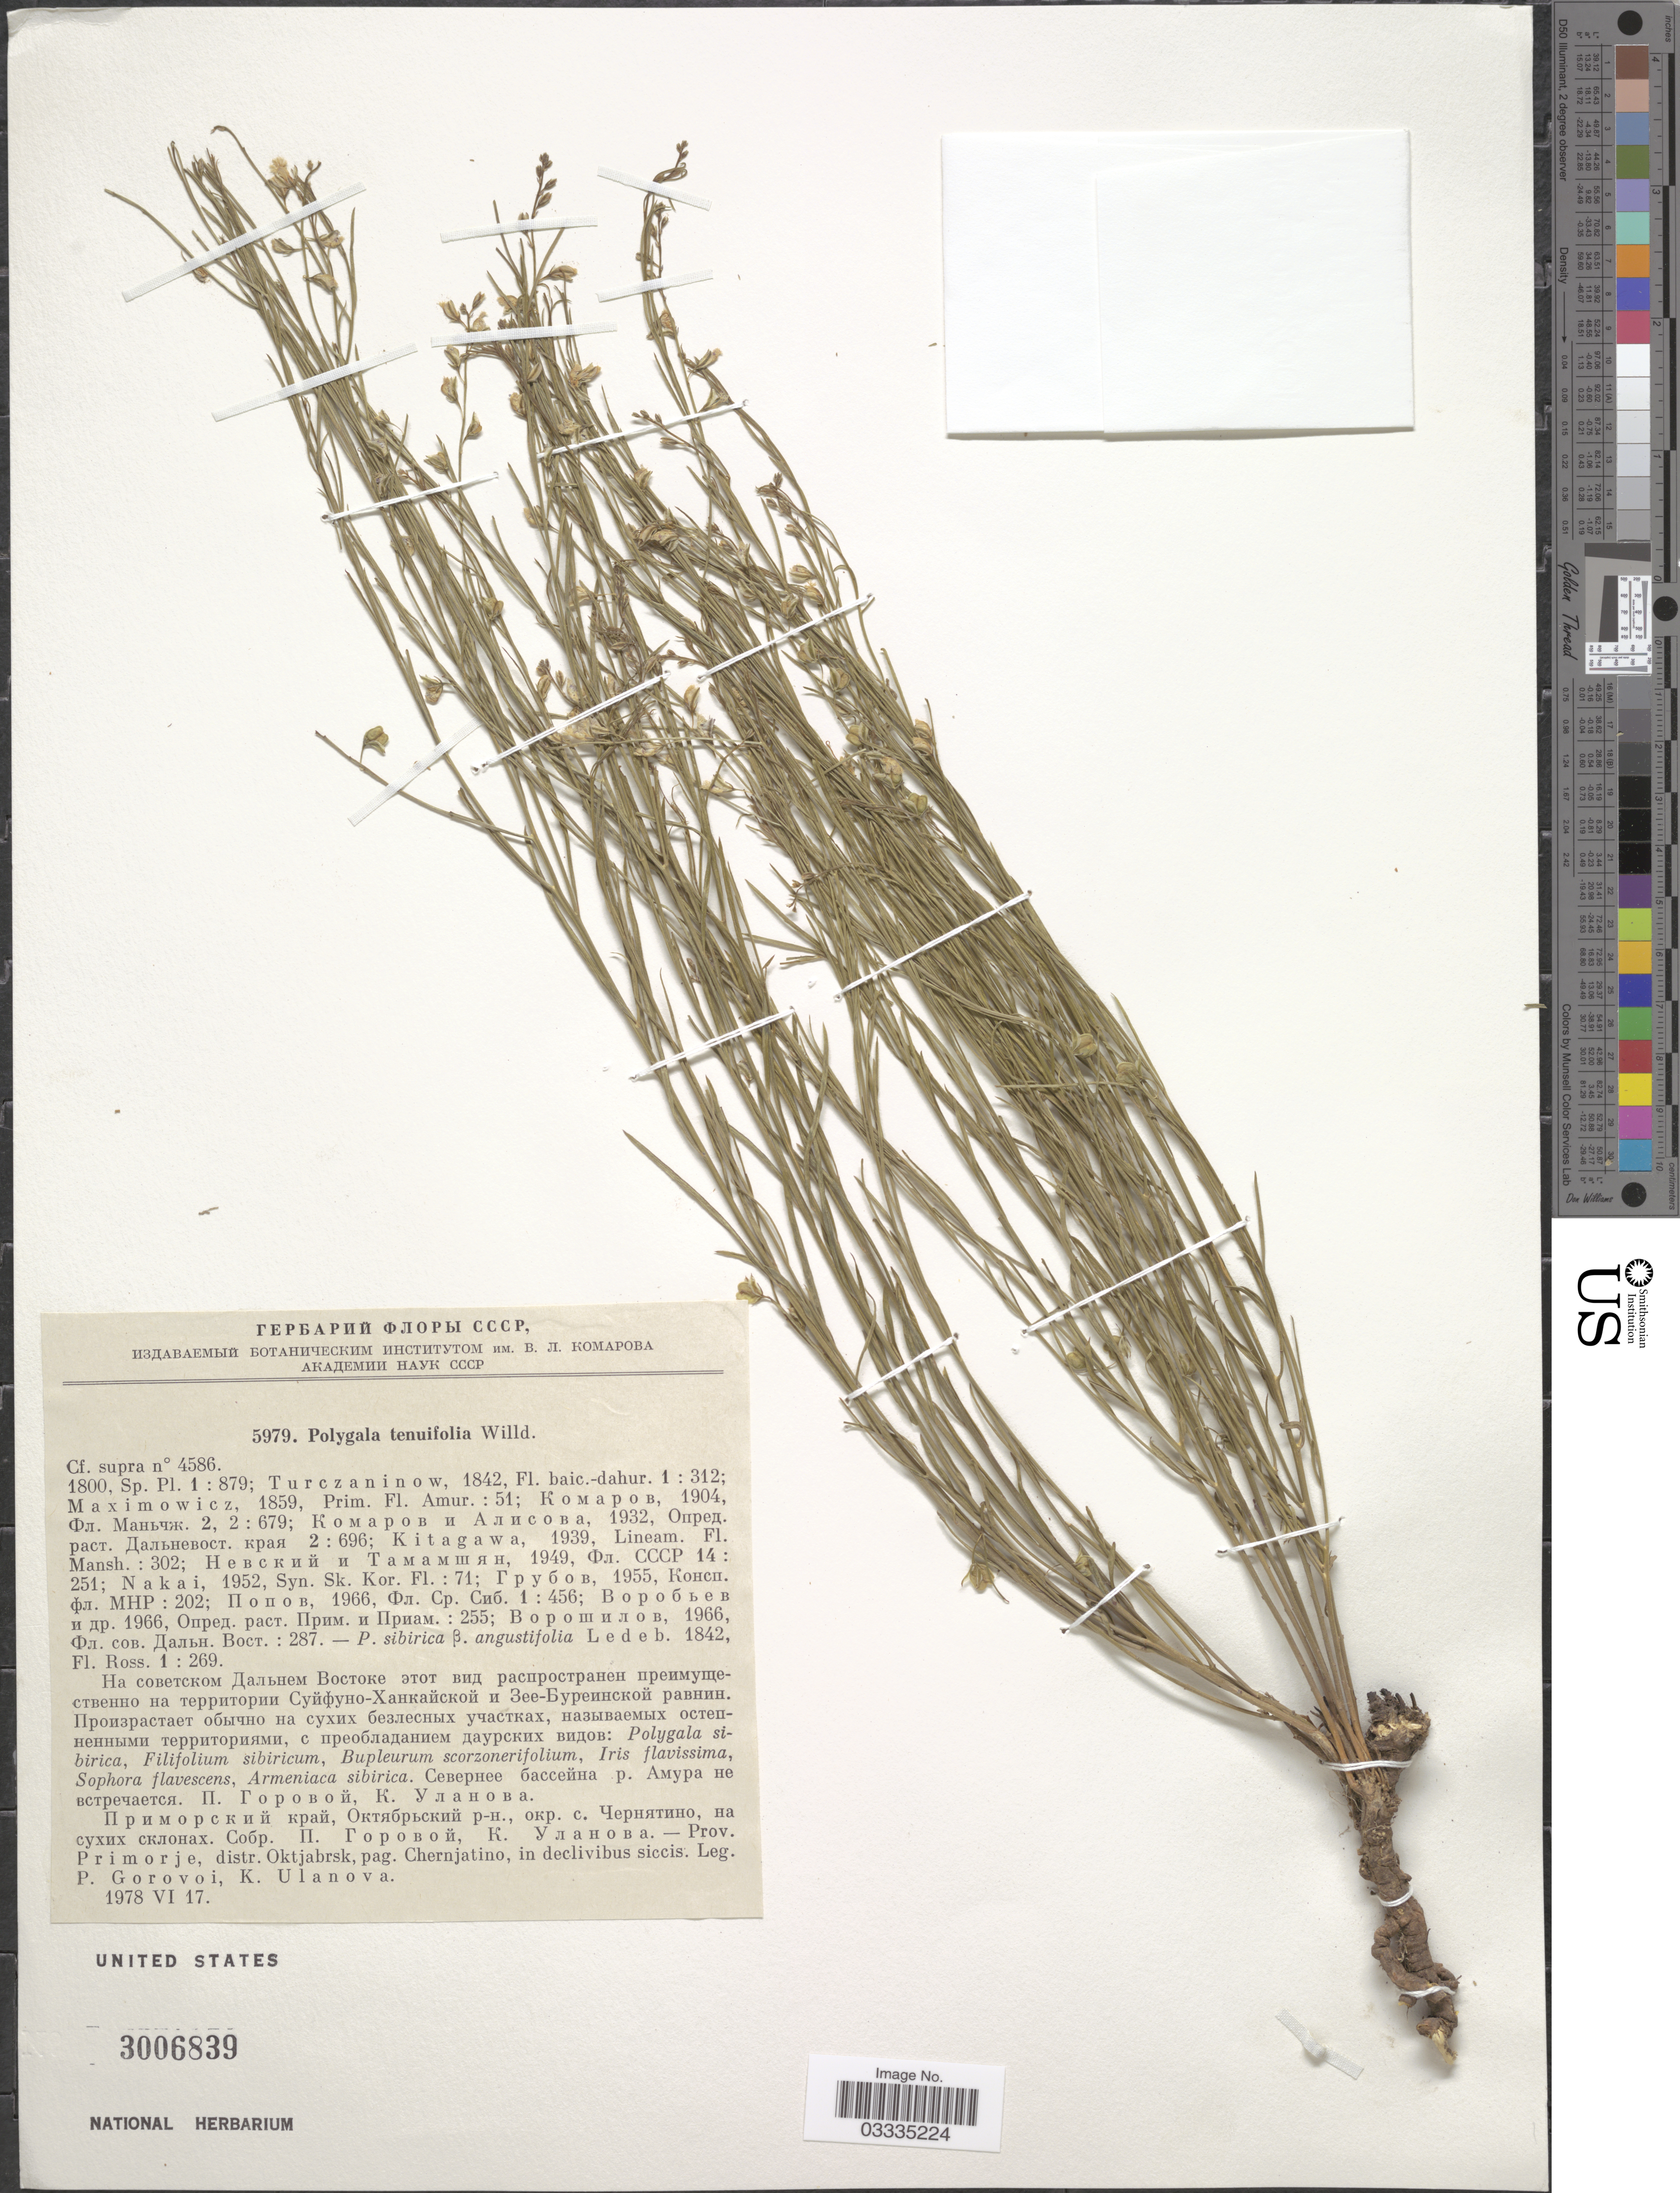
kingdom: Plantae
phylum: Tracheophyta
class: Magnoliopsida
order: Fabales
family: Polygalaceae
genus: Polygala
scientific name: Polygala tenuifolia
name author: Willd.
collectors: P. Gorovoi & K. Ulanova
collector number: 5979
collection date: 1978-06-17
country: Russian Federation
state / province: Primorsky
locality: Prov. Primorje, distr. Oktjabrsk, pag. Chernjatino, in declivibus siccis.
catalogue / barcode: US 3006839